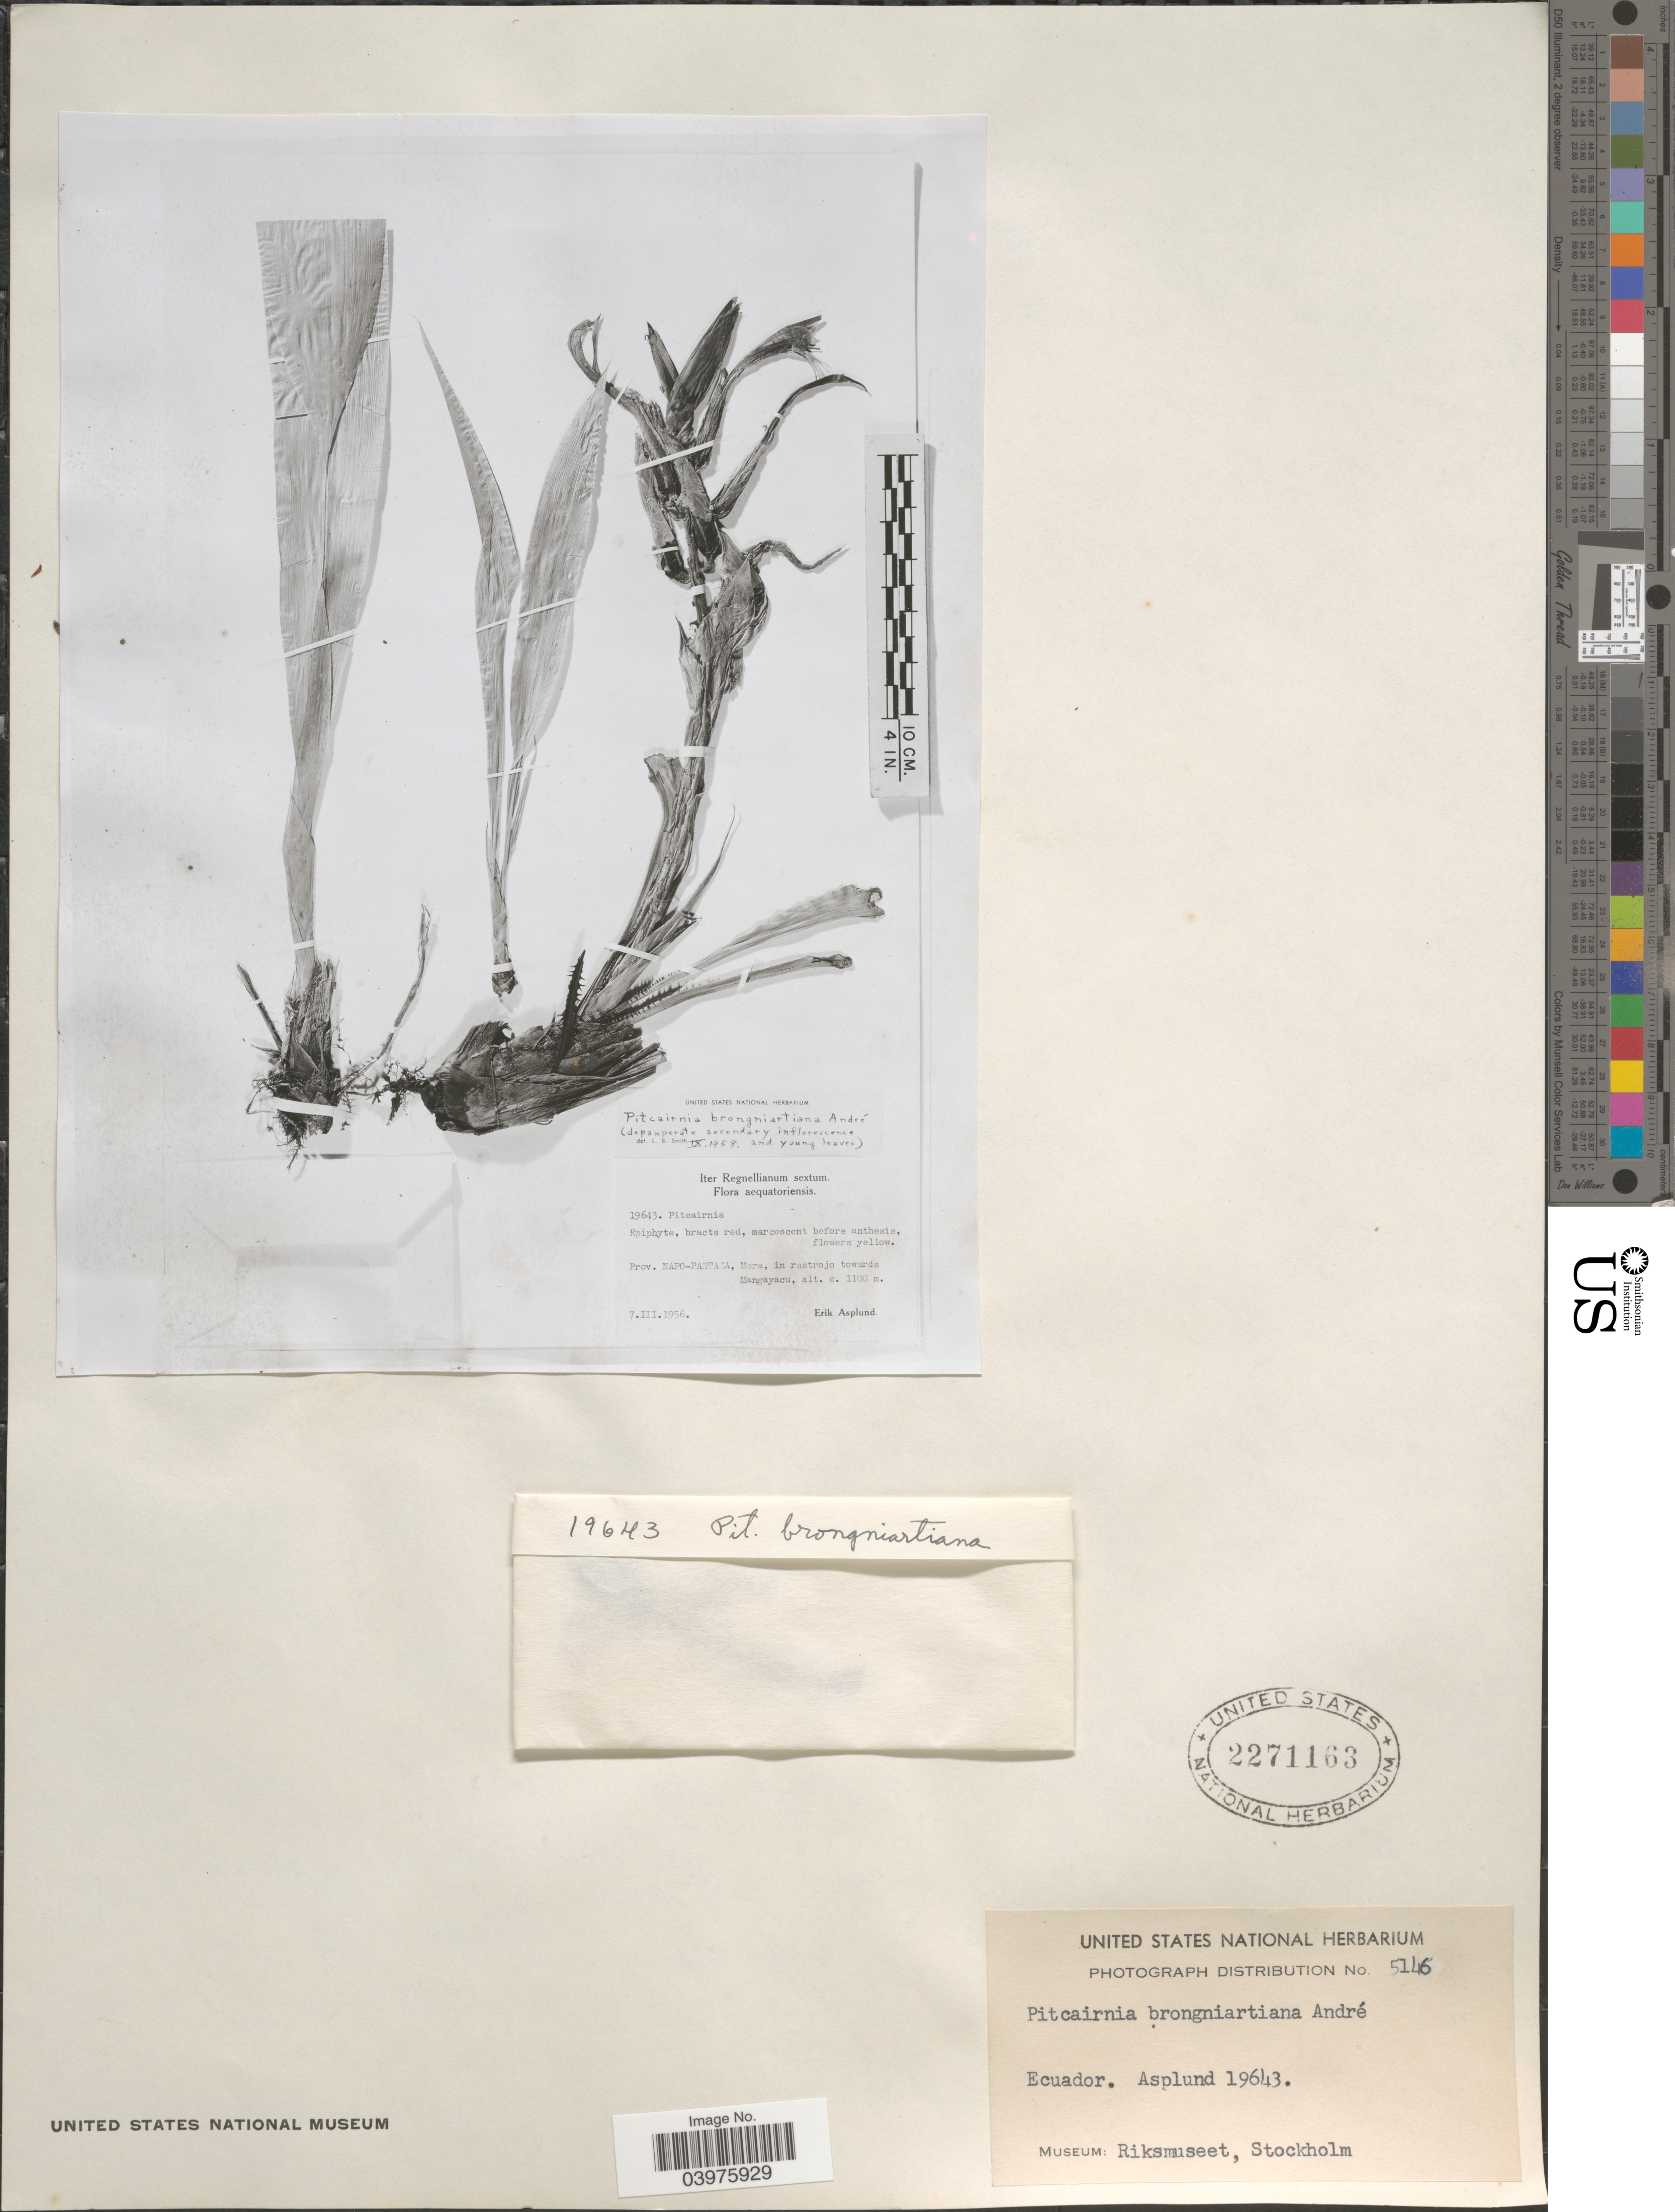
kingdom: Plantae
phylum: Tracheophyta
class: Liliopsida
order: Poales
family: Bromeliaceae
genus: Pitcairnia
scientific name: Pitcairnia brongniartiana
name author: André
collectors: E. Asplund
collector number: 19643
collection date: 1956-03-07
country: Ecuador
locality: Prov. Napo-Pastaza, Mera, in rastrojo towards Mangayacu.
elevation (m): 1100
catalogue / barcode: US 2271163